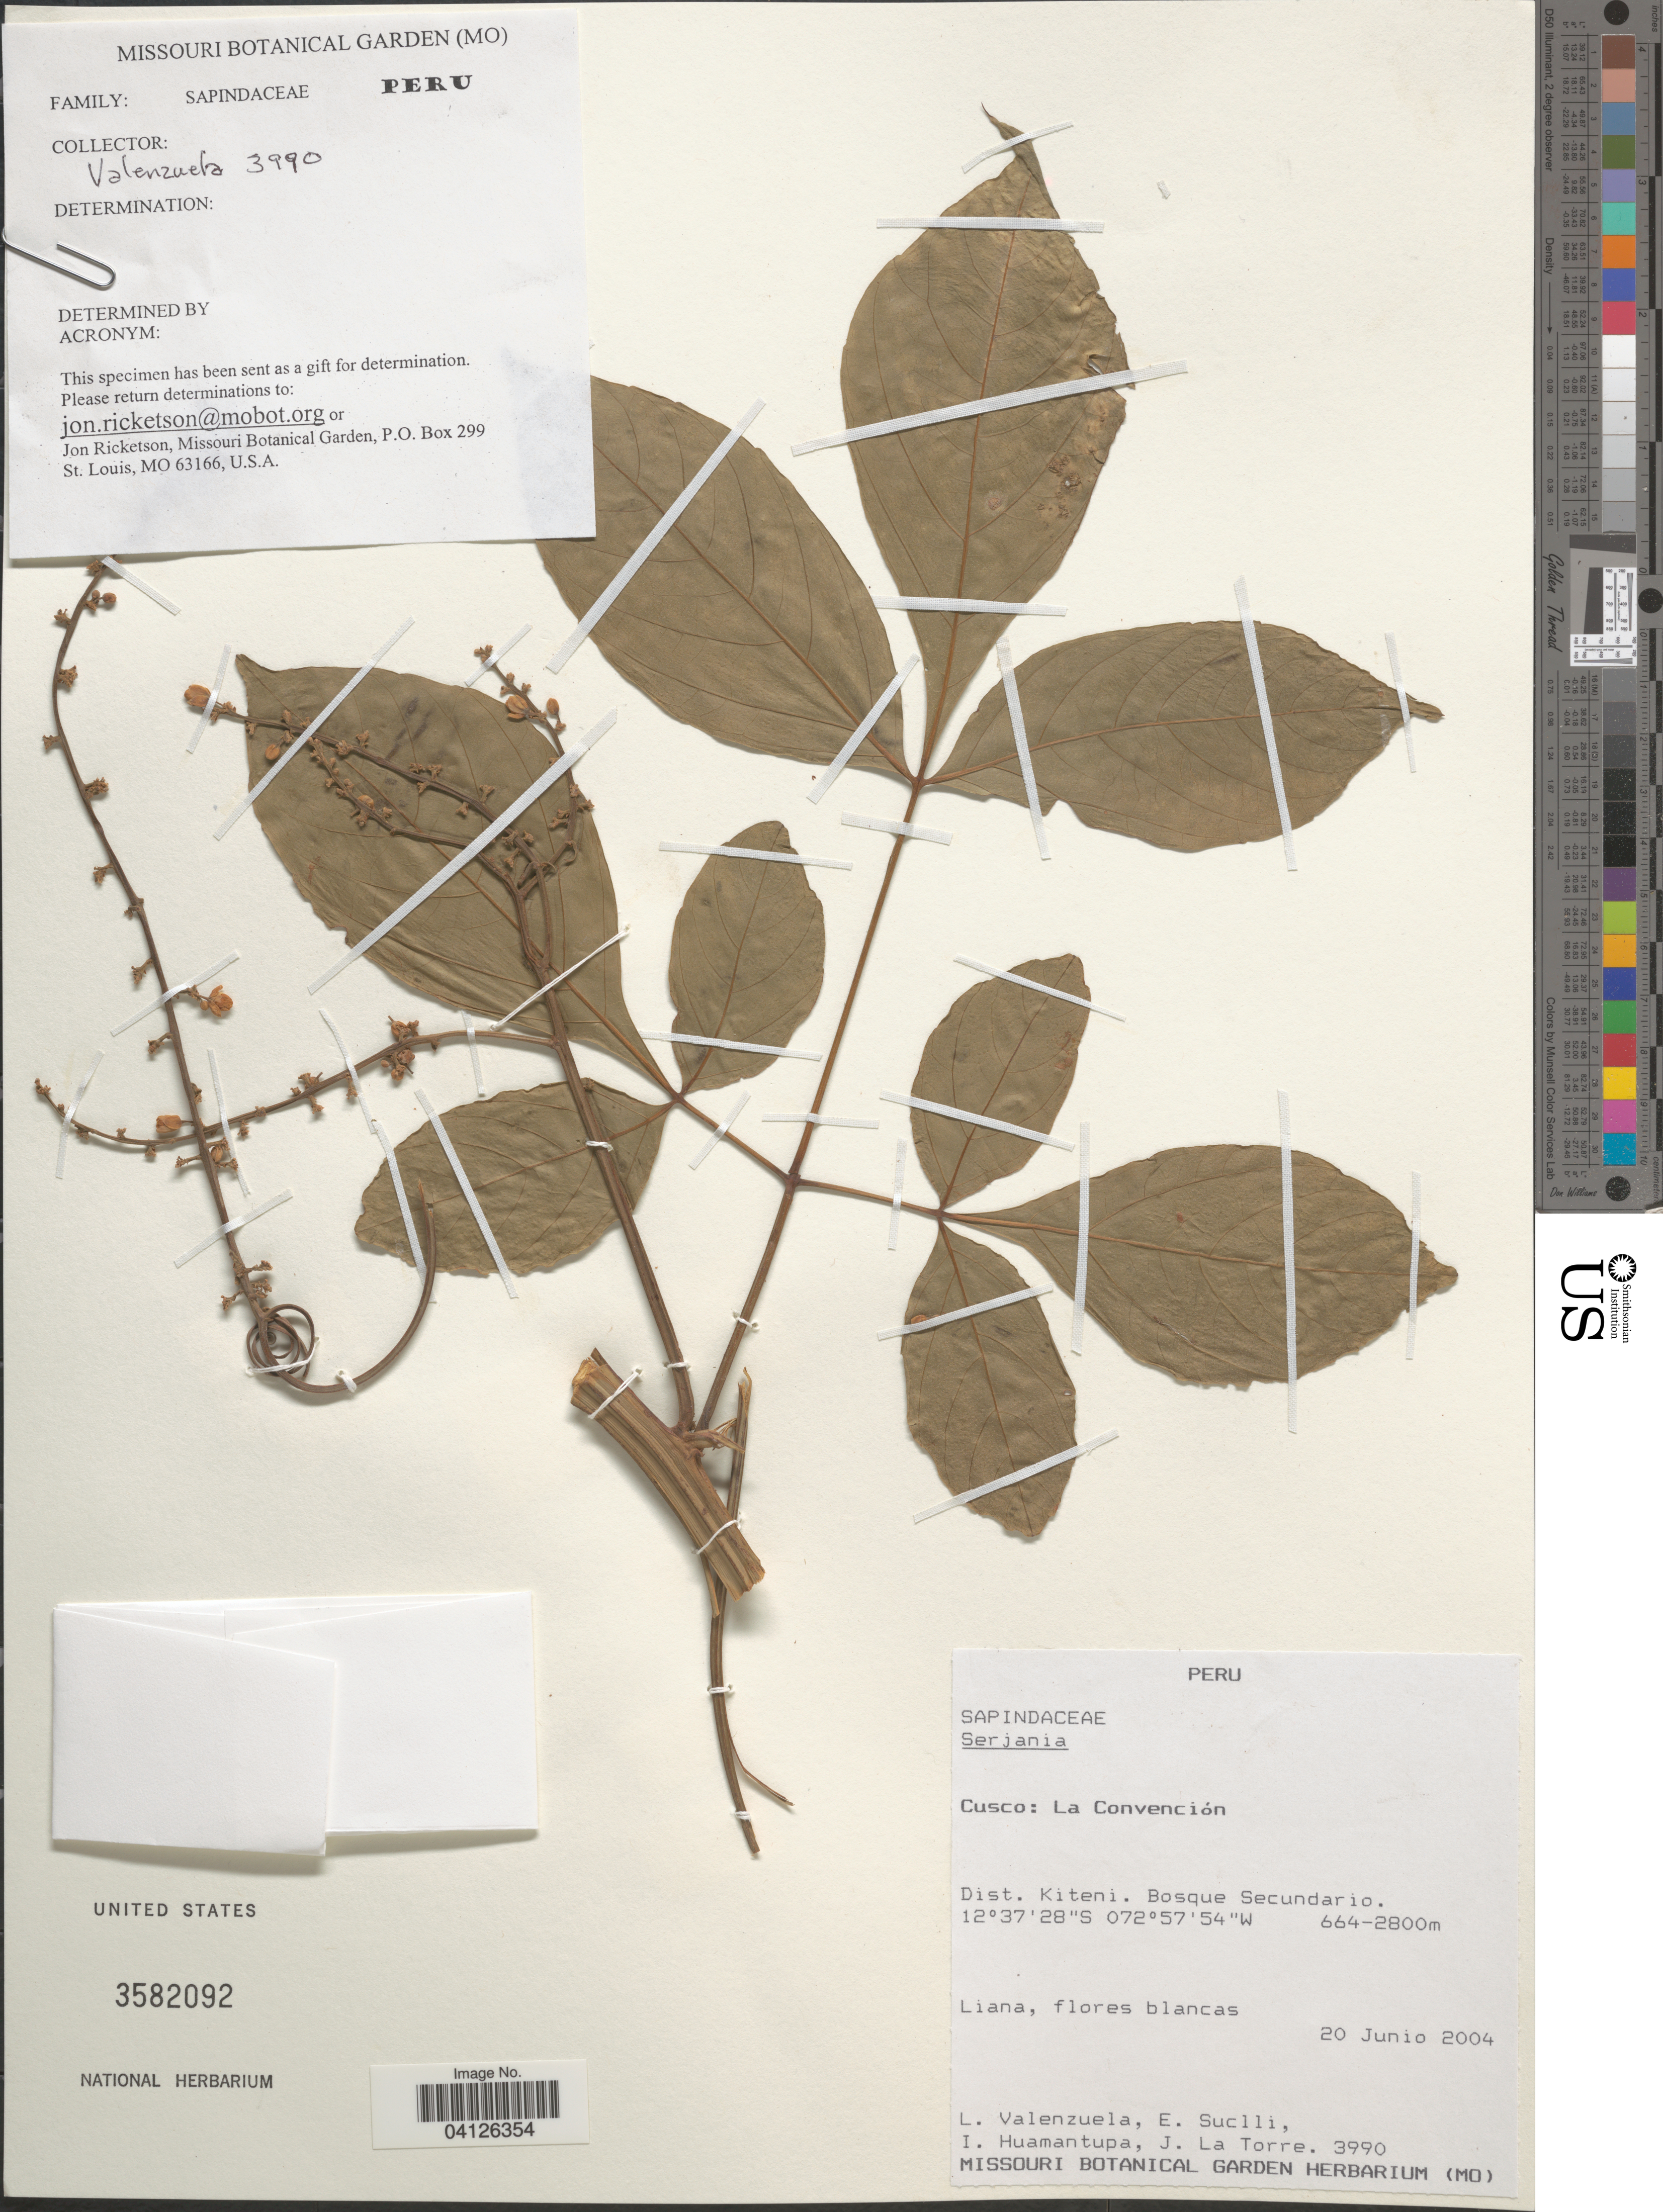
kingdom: Plantae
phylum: Tracheophyta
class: Magnoliopsida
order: Sapindales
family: Sapindaceae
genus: Serjania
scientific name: Serjania sp.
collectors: L. Valenzuela, E. Suclli, I. Huamantupa & J. La Torre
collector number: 3990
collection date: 2004-06-20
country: Peru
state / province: Cusco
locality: La Convención. Dist. Kiteni.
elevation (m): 664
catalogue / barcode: US 3582092